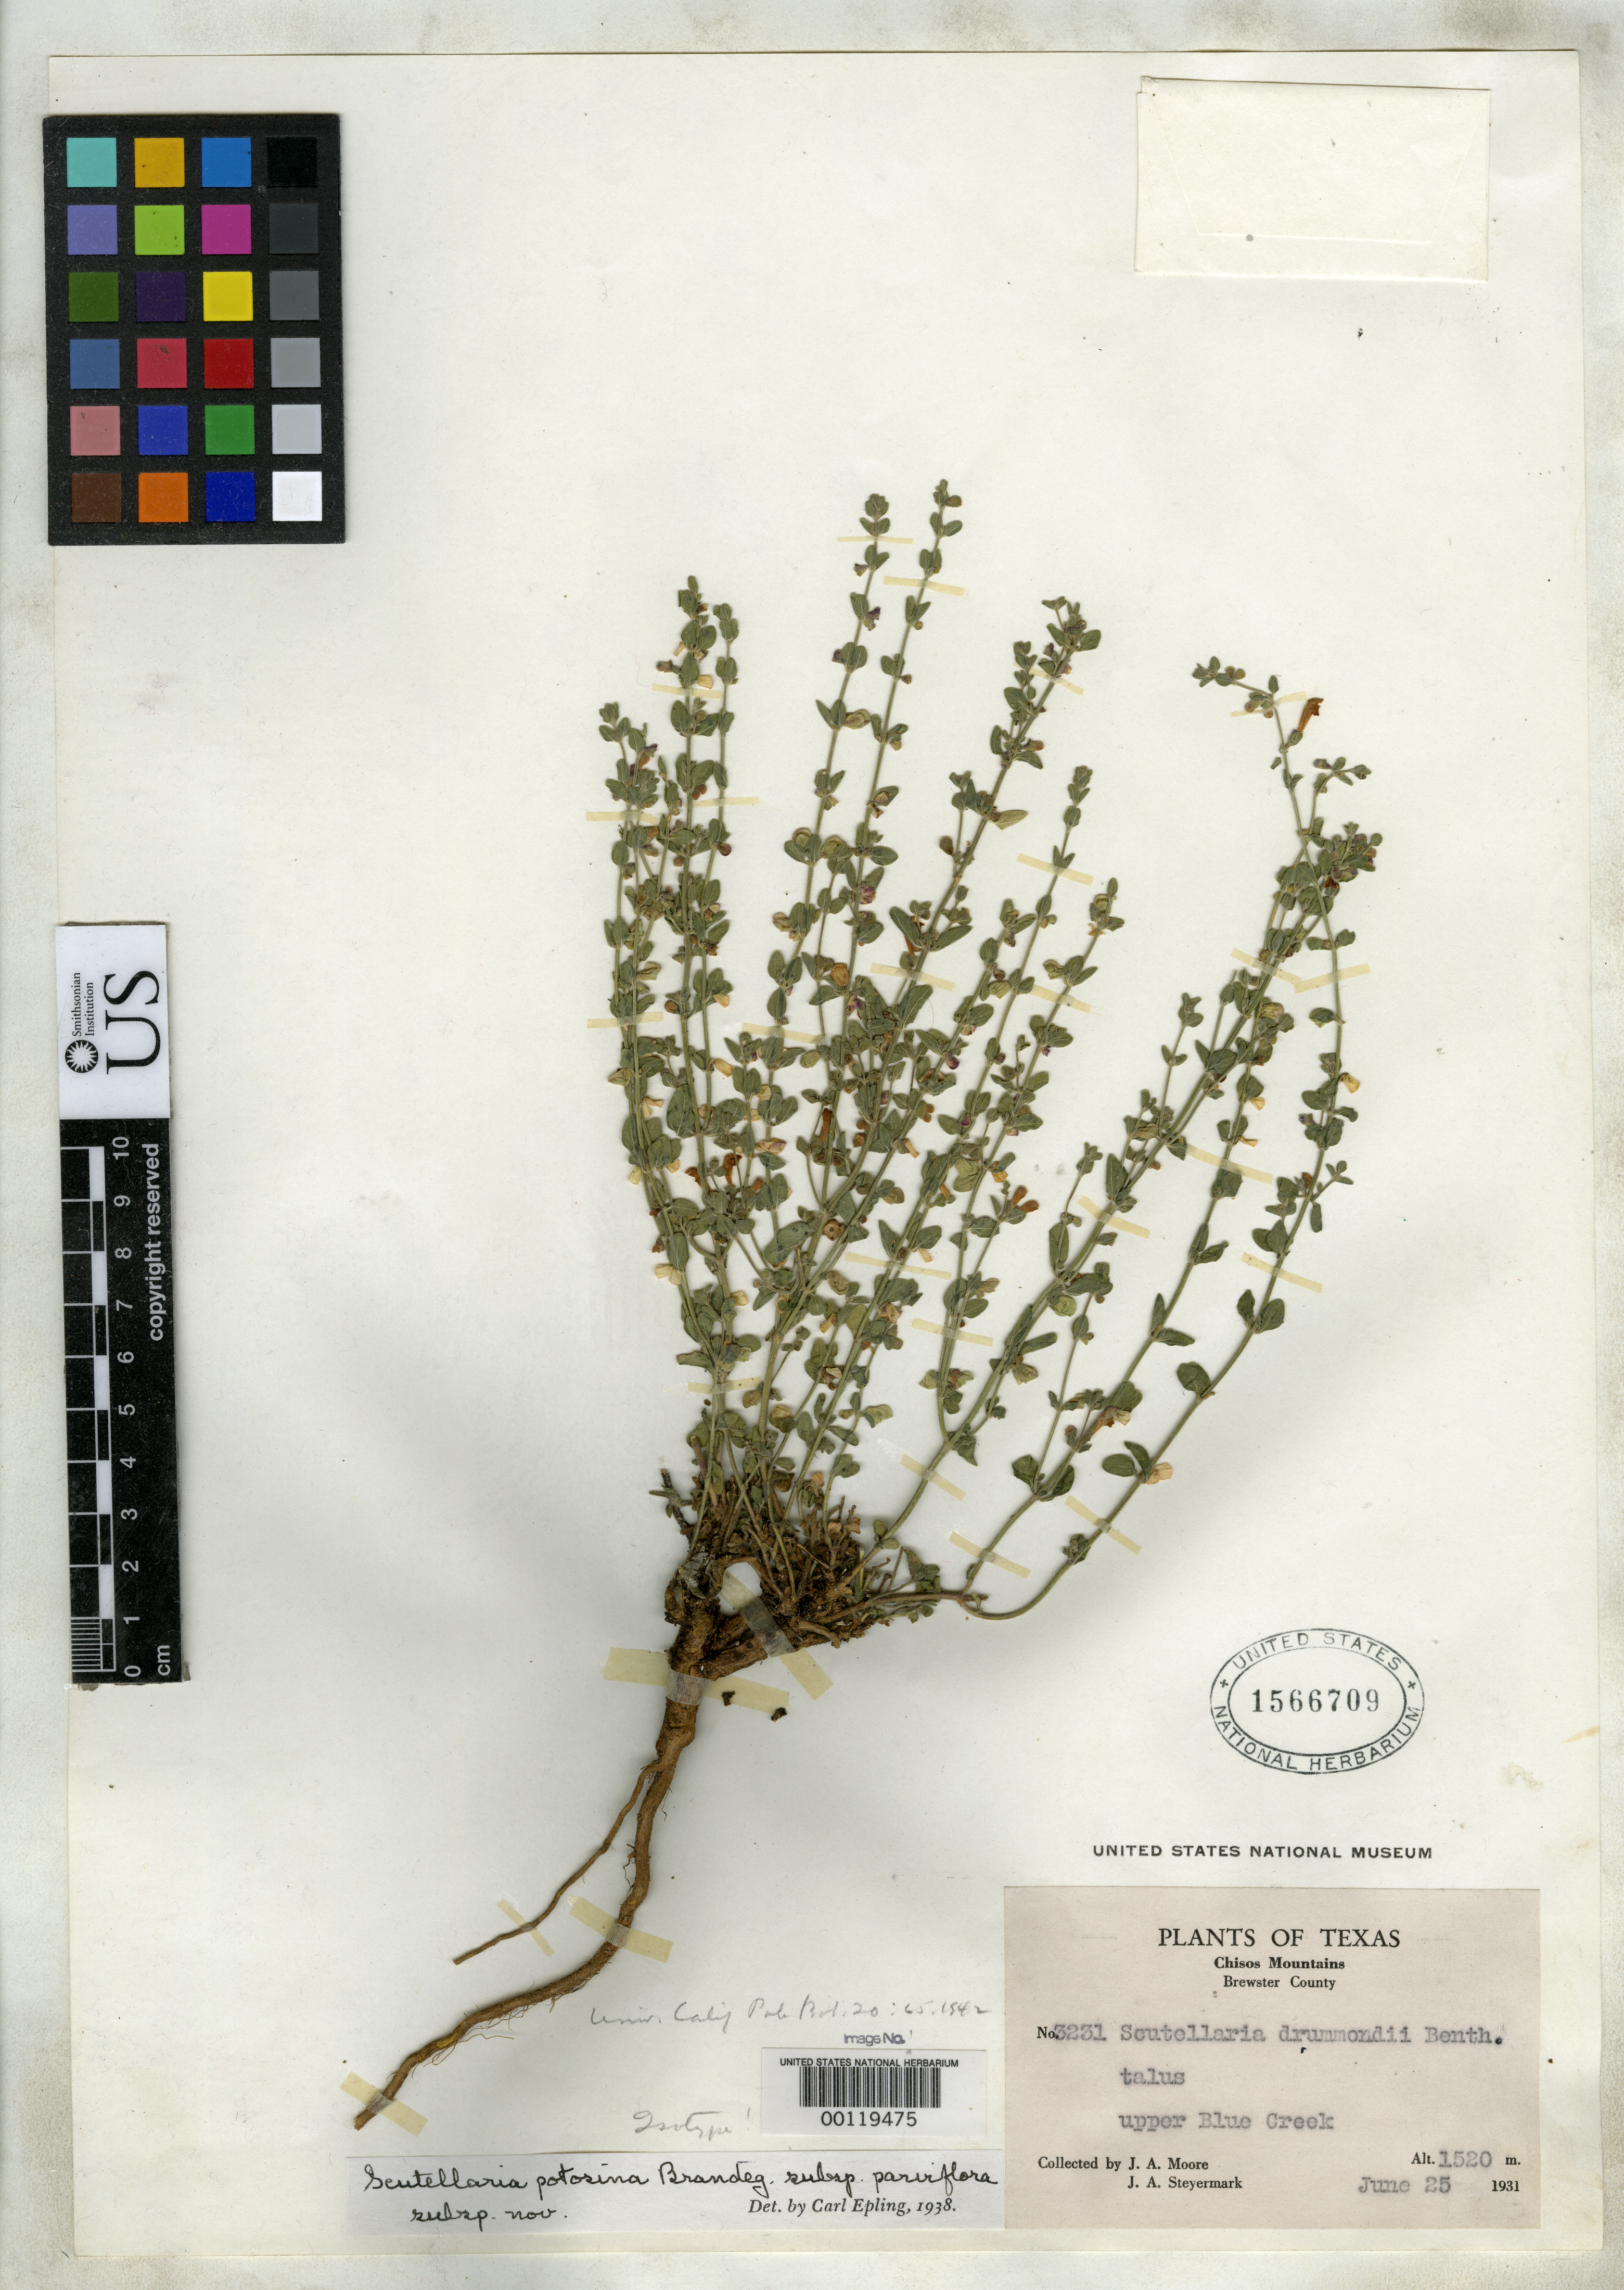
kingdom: Plantae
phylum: Tracheophyta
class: Magnoliopsida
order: Lamiales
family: Lamiaceae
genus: Scutellaria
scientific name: Scutellaria potosina subsp. parviflora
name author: Epling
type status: Isotype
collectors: J. Moore & J. Steyermark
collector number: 3231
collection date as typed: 25 Jun 1931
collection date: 1931-06-25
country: United States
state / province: Texas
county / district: Brewster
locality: Bluecreek.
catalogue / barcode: US 1566709